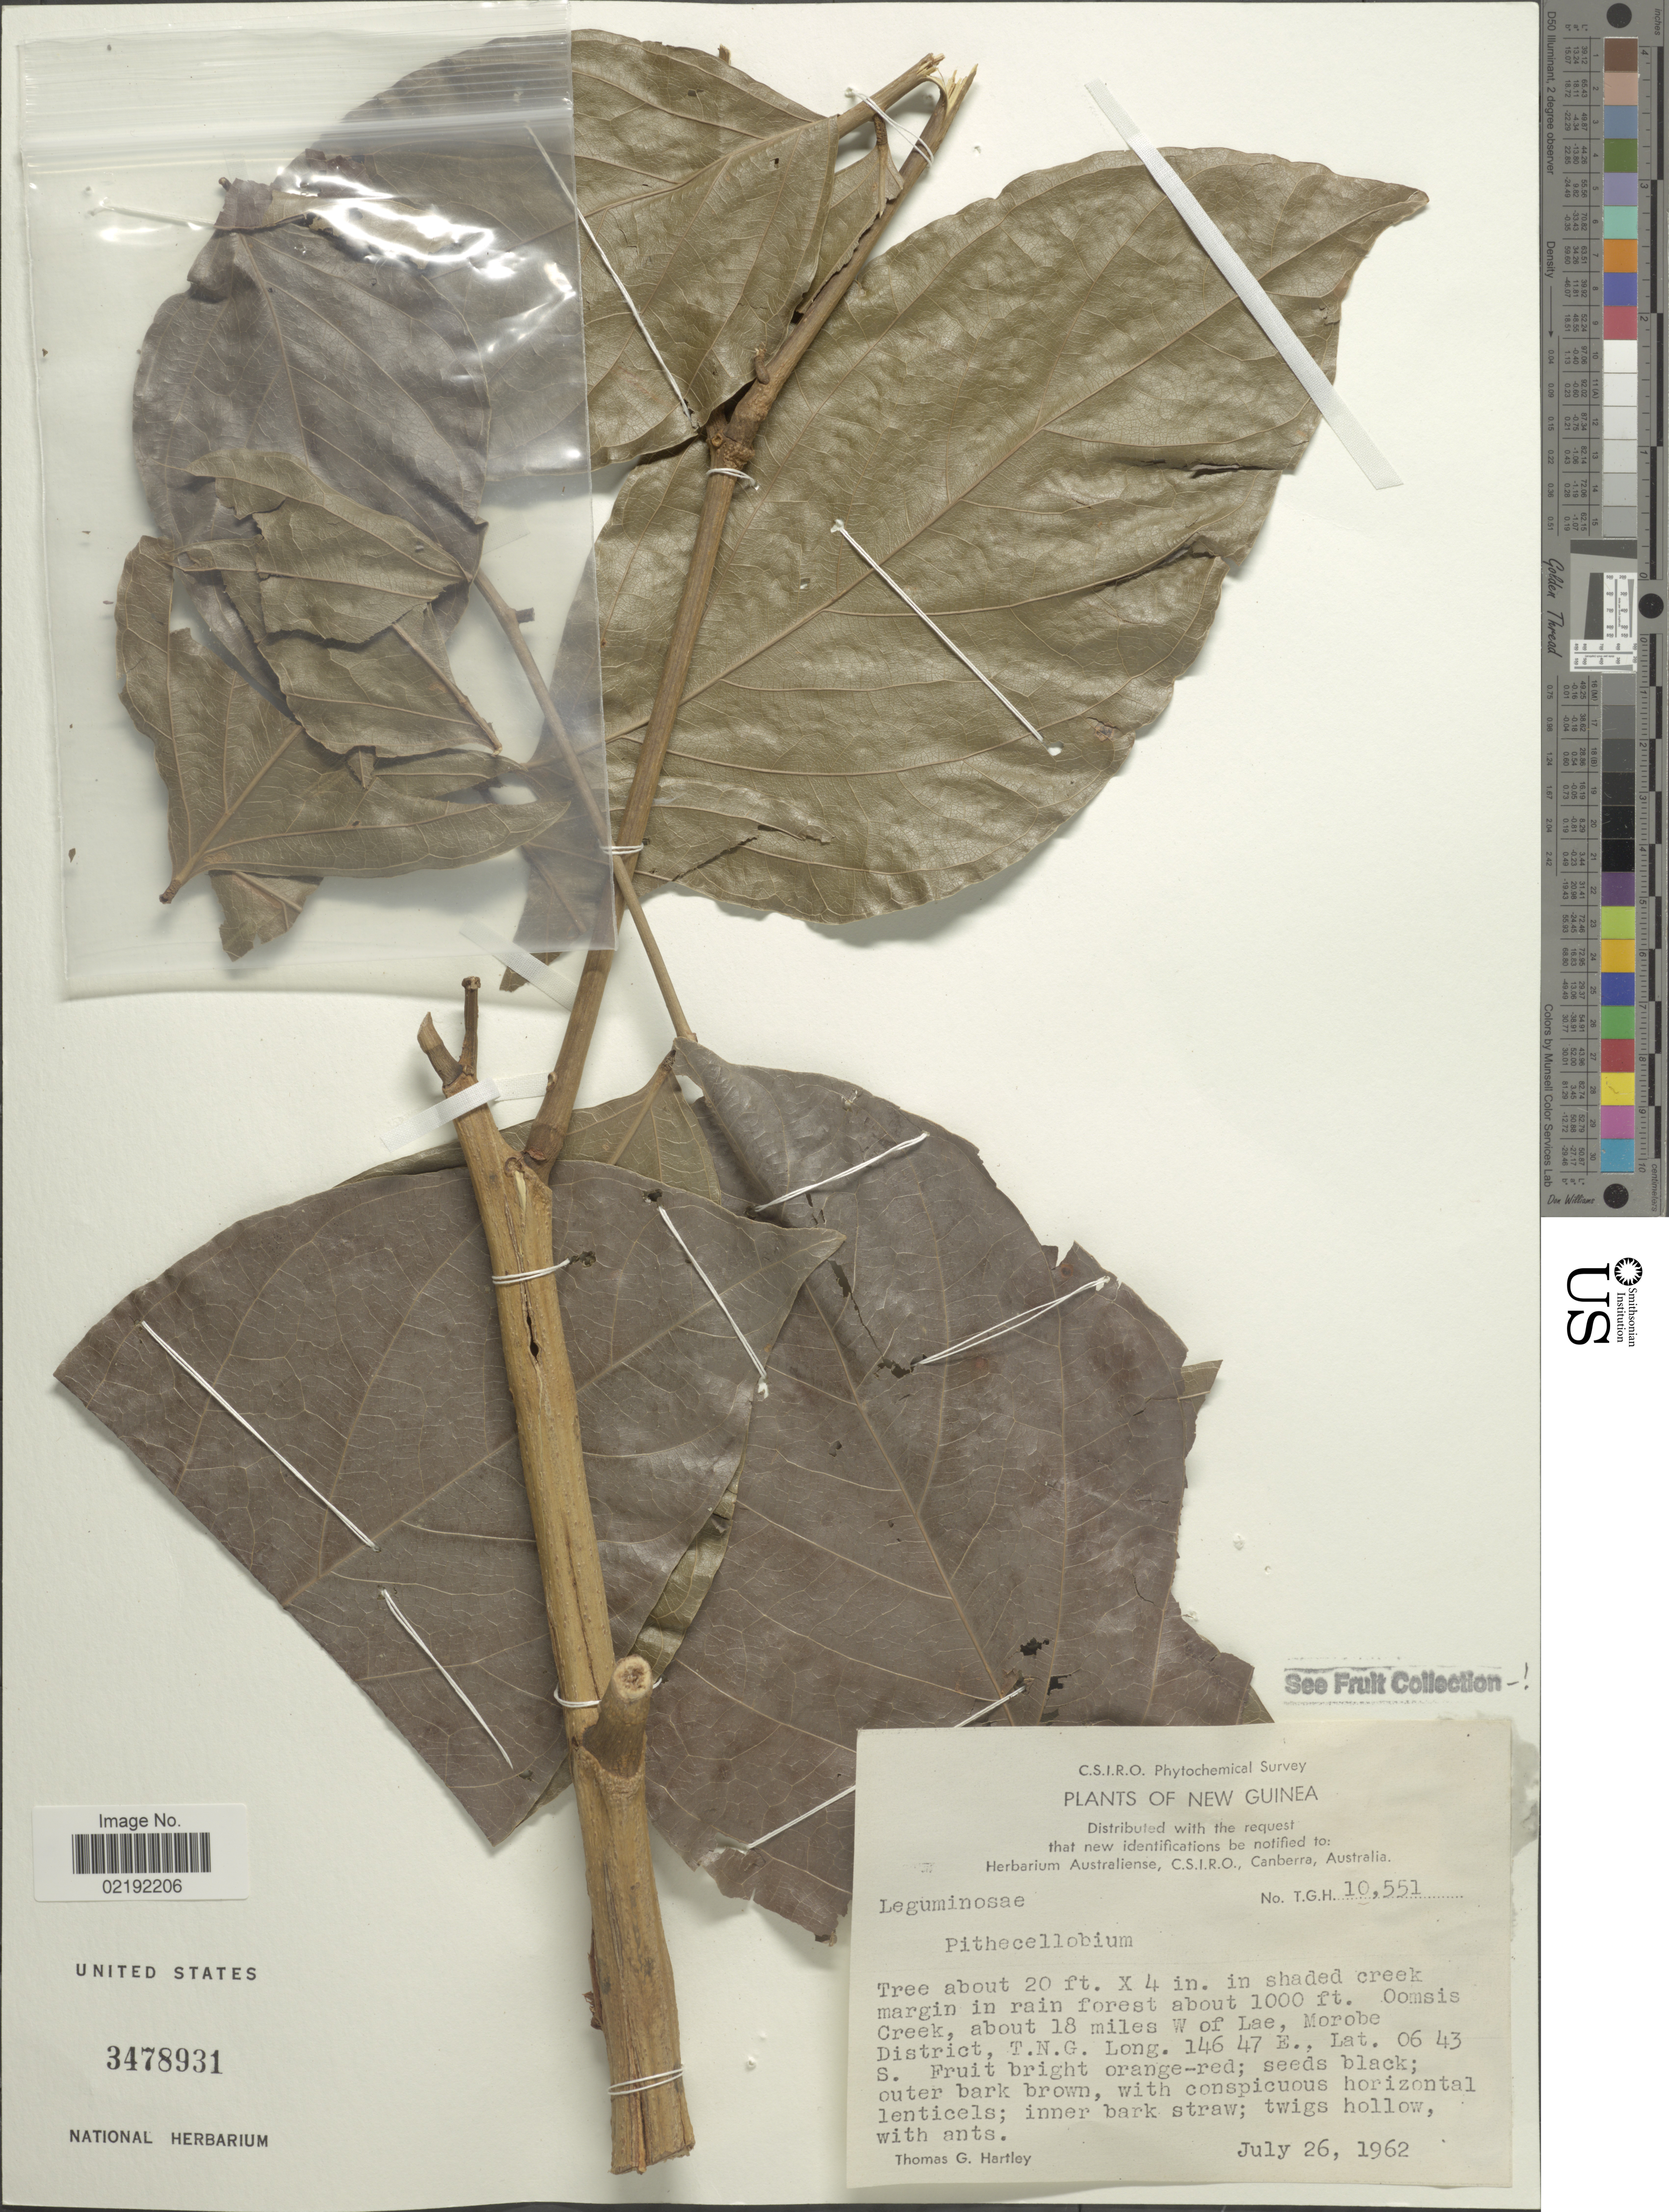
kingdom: Plantae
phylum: Tracheophyta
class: Magnoliopsida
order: Fabales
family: Fabaceae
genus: Pithecellobium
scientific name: Pithecellobium sp.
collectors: T. G. Hartley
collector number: TGH10551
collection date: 1962-07-26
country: Papua New Guinea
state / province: Morobe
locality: New Guinea, Oomsis Creek, about 18 miles W of Lae, T.N.G.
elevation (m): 305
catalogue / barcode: US 3478931